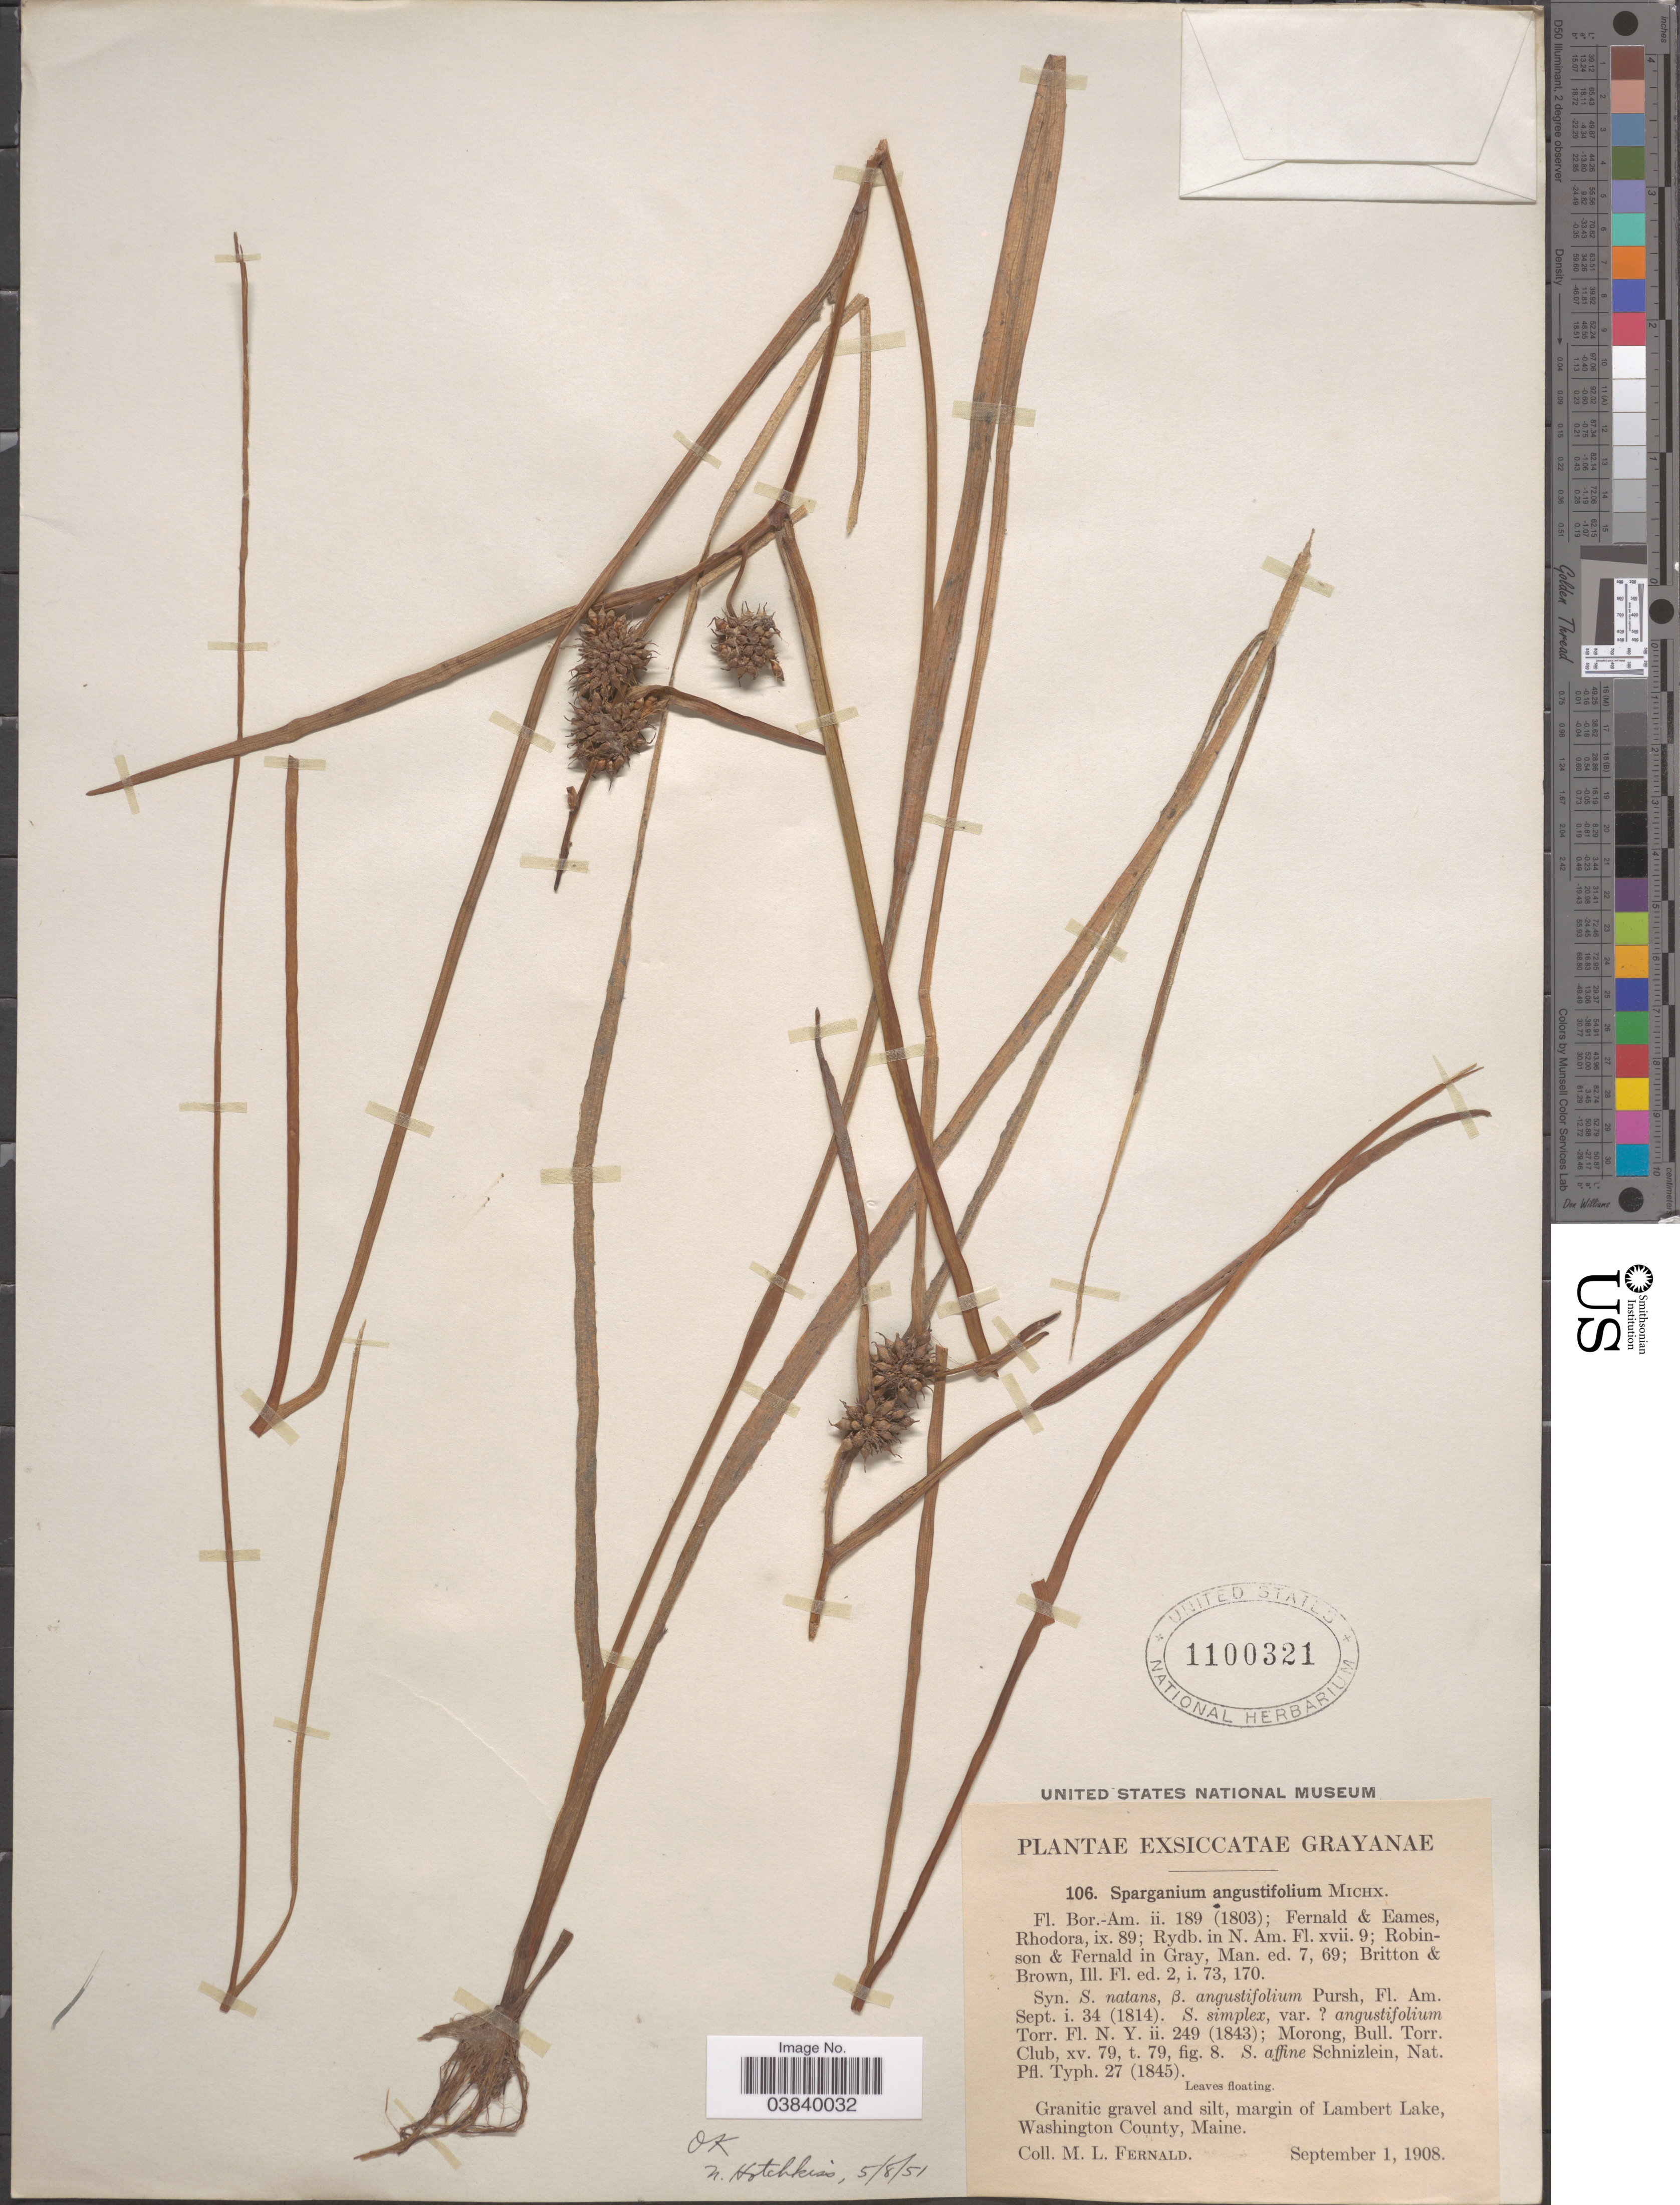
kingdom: Plantae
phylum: Tracheophyta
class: Liliopsida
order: Poales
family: Typhaceae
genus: Sparganium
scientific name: Sparganium angustifolium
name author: Michx.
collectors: M. L. Fernald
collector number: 106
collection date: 1908-09-01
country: United States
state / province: Maine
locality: Margin of Lambert Lake, Washington County.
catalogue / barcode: US 1100321